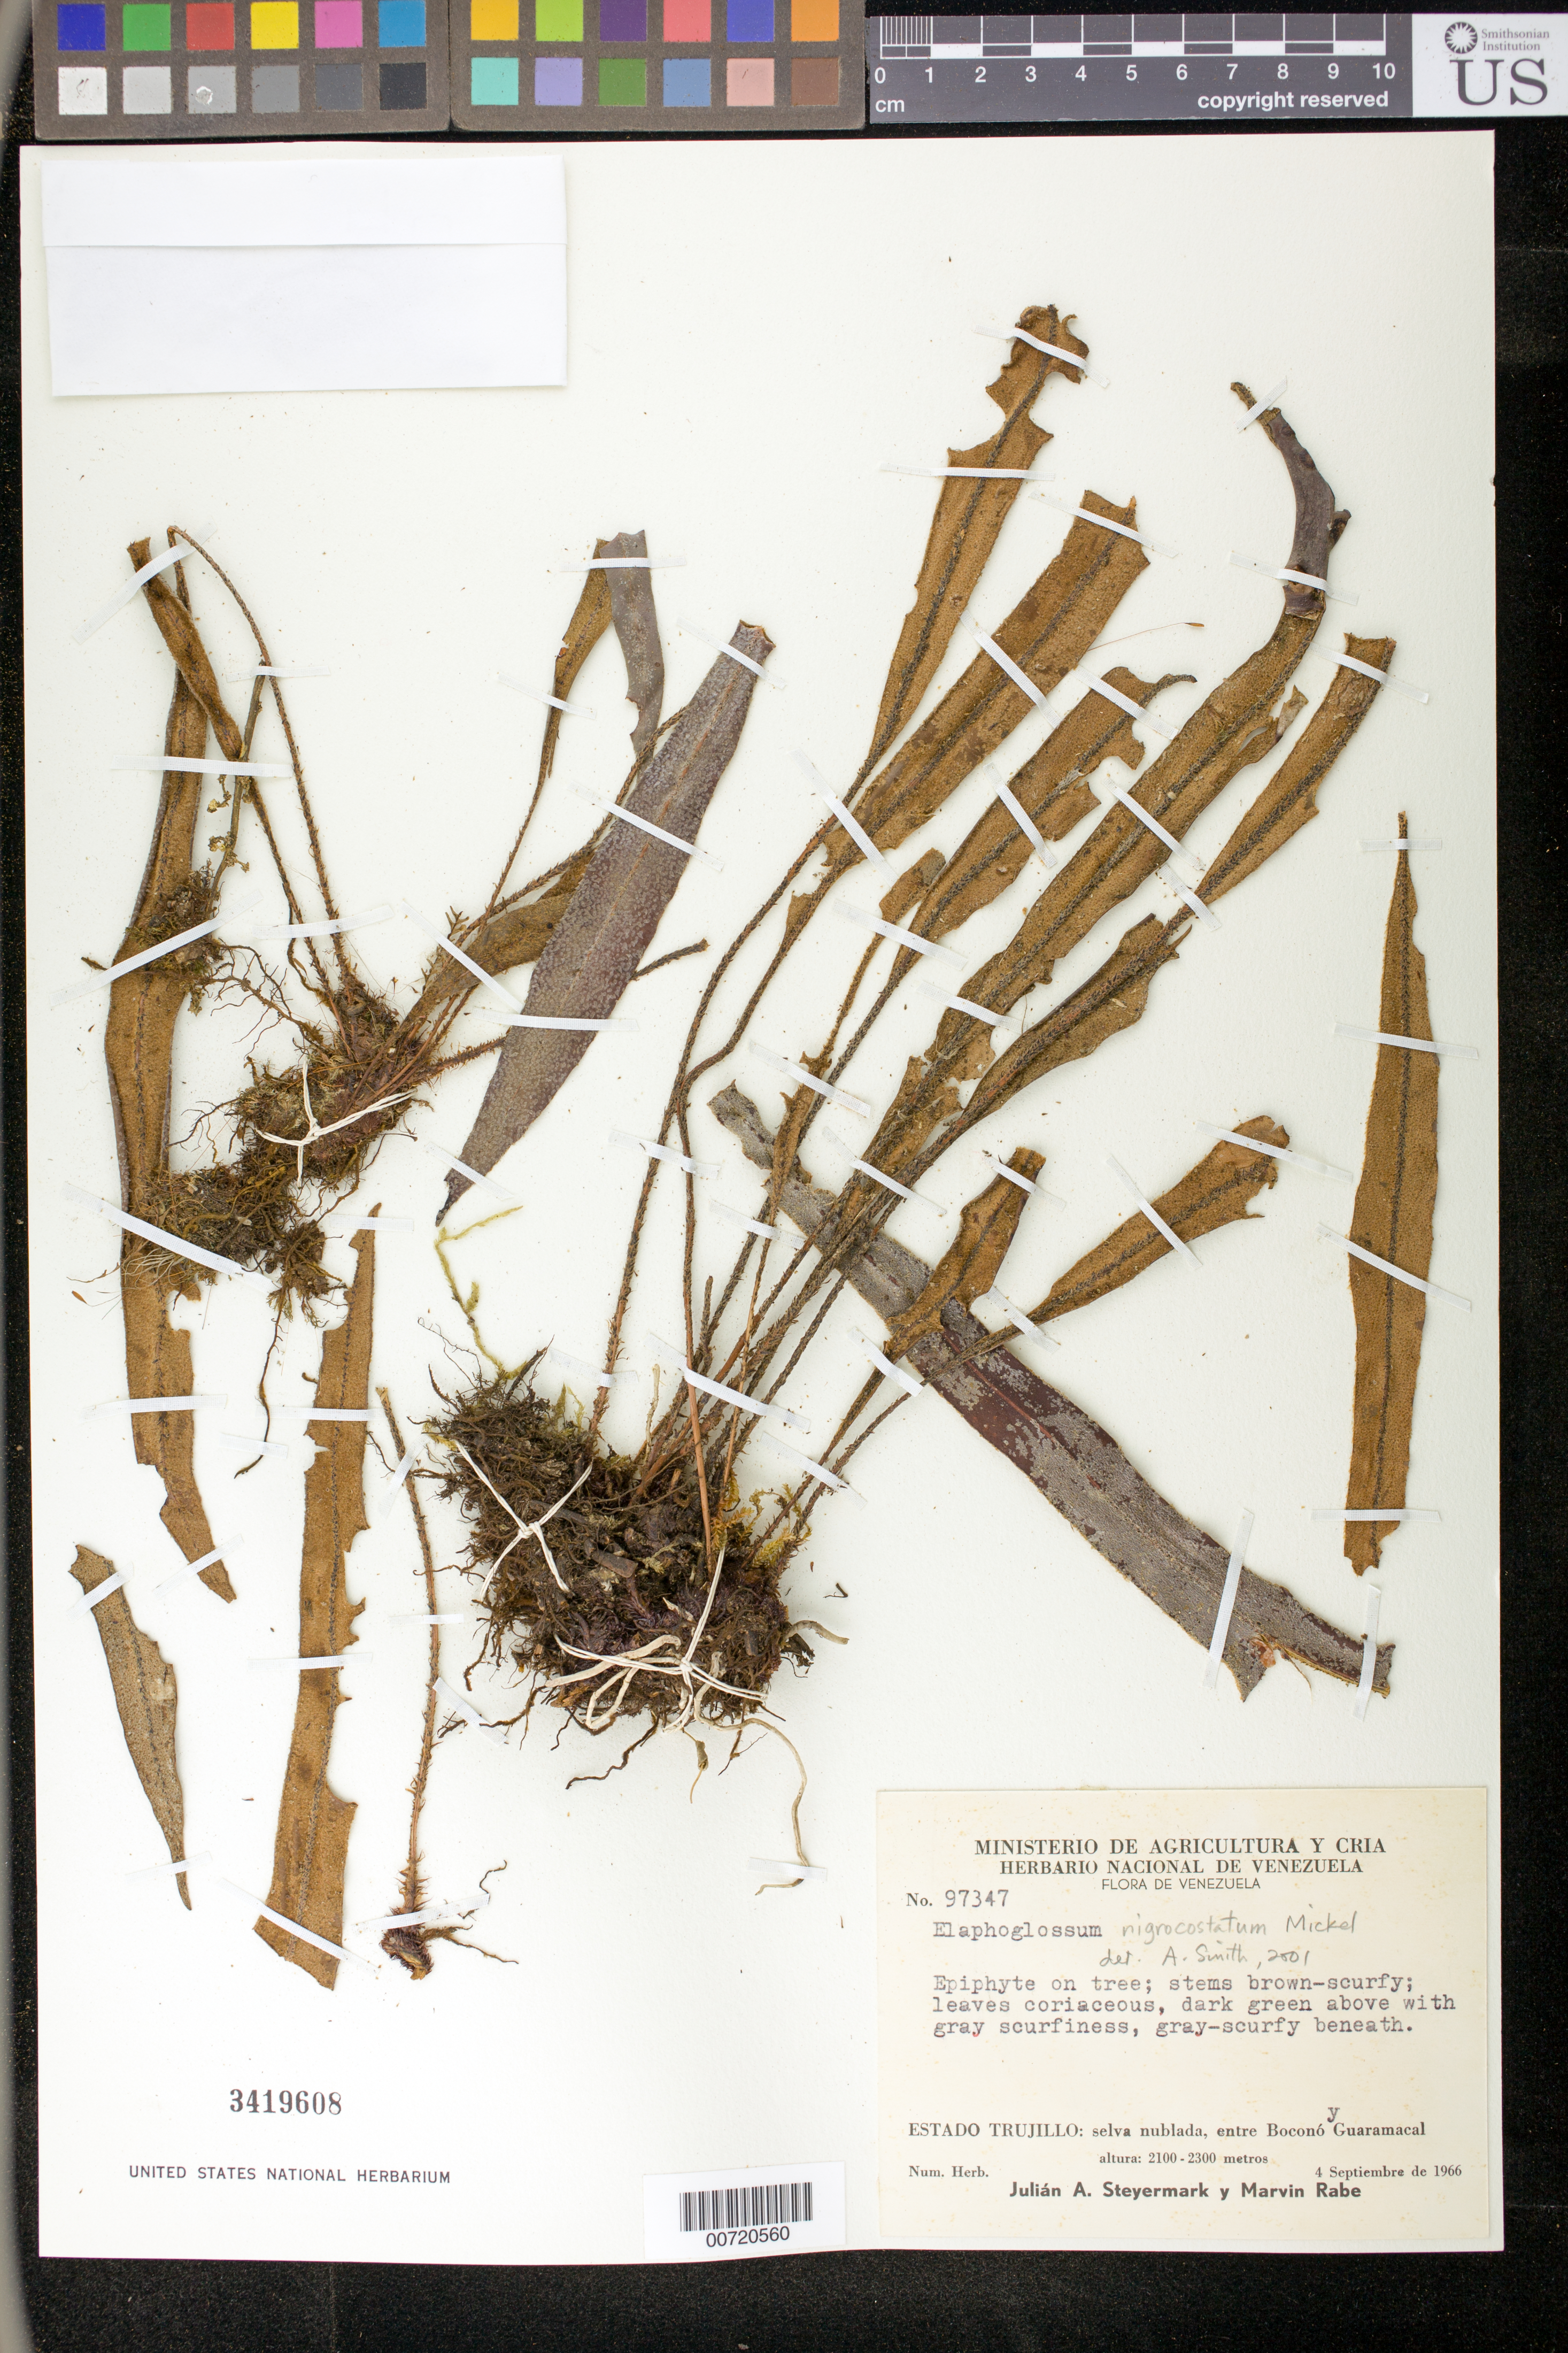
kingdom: Plantae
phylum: Tracheophyta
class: Polypodiopsida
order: Polypodiales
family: Dryopteridaceae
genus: Elaphoglossum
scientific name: Elaphoglossum nigrocostatum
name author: Mickel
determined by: Smith, Alan R., (UC)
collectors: J. Steyermark & M. Rabe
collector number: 97347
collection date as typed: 04 Sep 1966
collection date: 1966-09-04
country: Venezuela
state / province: Trujillo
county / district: Boconó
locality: Entre Boconó y Guaramacal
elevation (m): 2100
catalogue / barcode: US 3419608